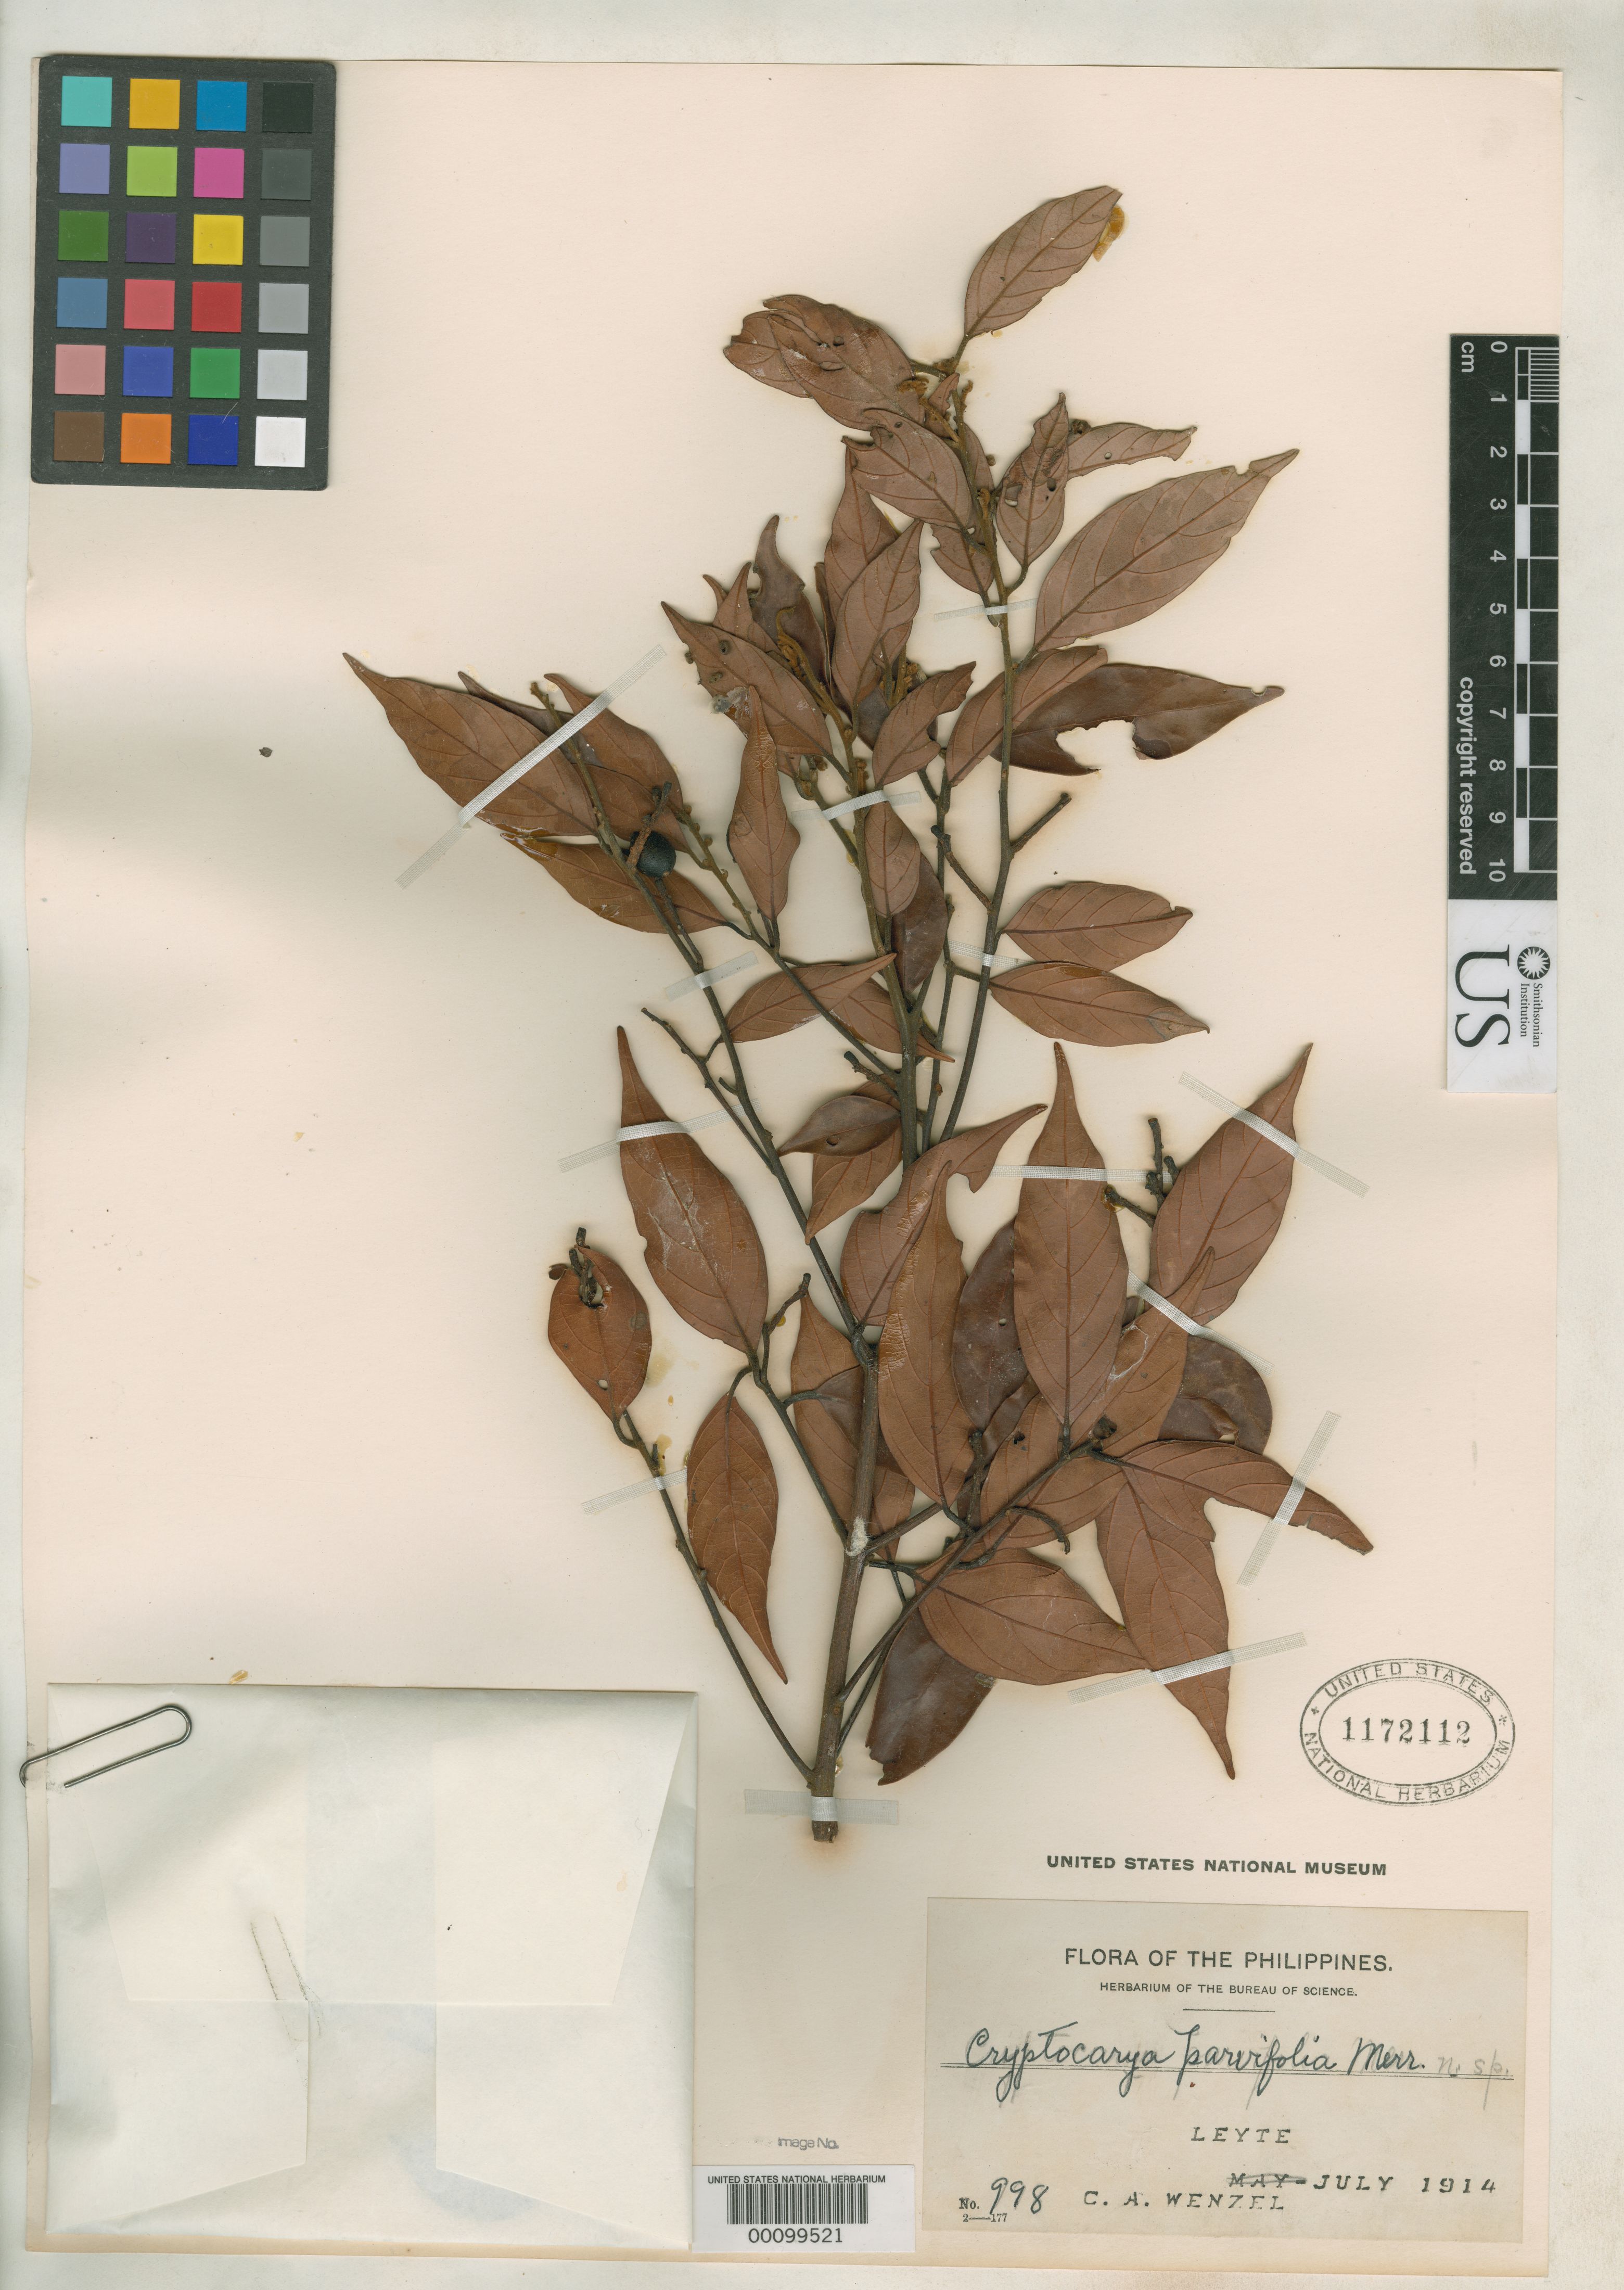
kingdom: Plantae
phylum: Tracheophyta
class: Magnoliopsida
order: Laurales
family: Lauraceae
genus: Cryptocarya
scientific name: Cryptocarya parvifolia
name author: Merr.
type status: Isotype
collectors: C. Wenzel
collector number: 998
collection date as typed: Jul 1914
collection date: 1914-07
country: Philippines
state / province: Eastern Visayas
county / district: Leyte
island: Leyte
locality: Buenovista, near Jaro.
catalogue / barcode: US 1172112